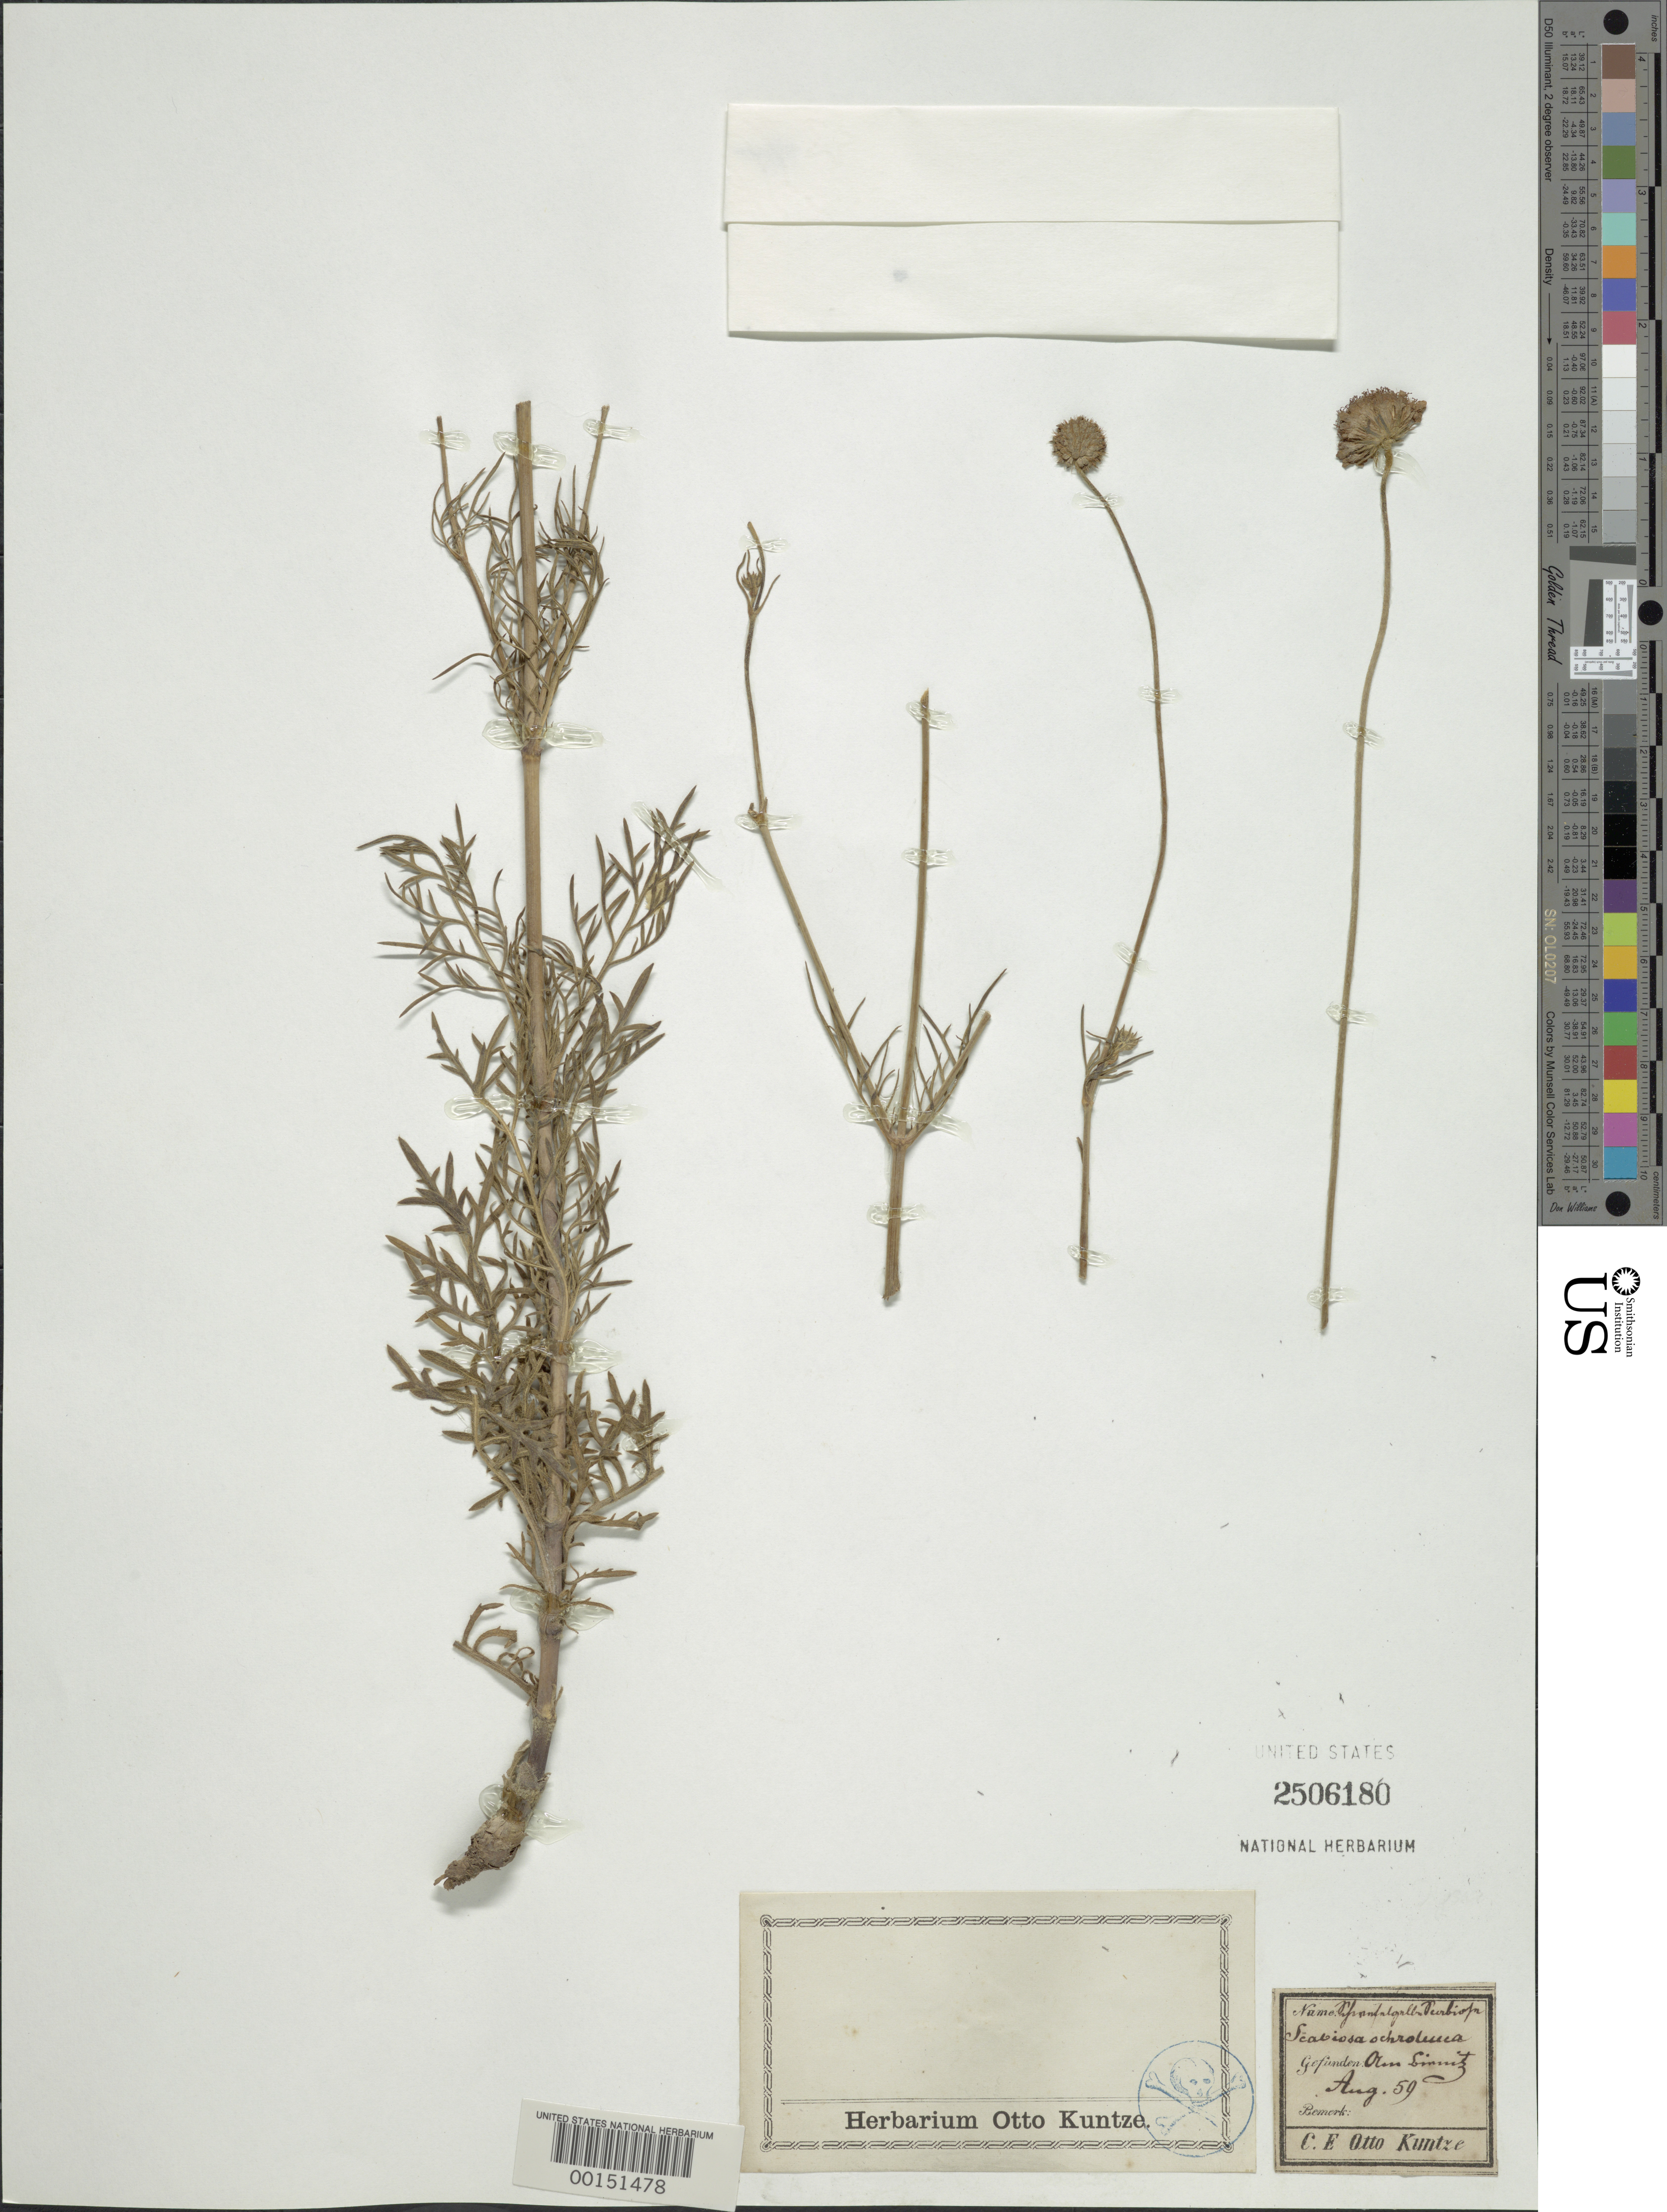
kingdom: Plantae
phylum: Tracheophyta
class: Magnoliopsida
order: Dipsacales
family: Caprifoliaceae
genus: Scabiosa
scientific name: Scabiosa ochroleuca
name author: L.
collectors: C.E.O. Kuntze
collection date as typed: Aug 1859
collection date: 1859-08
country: Germany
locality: Linnitz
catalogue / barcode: US 2506180